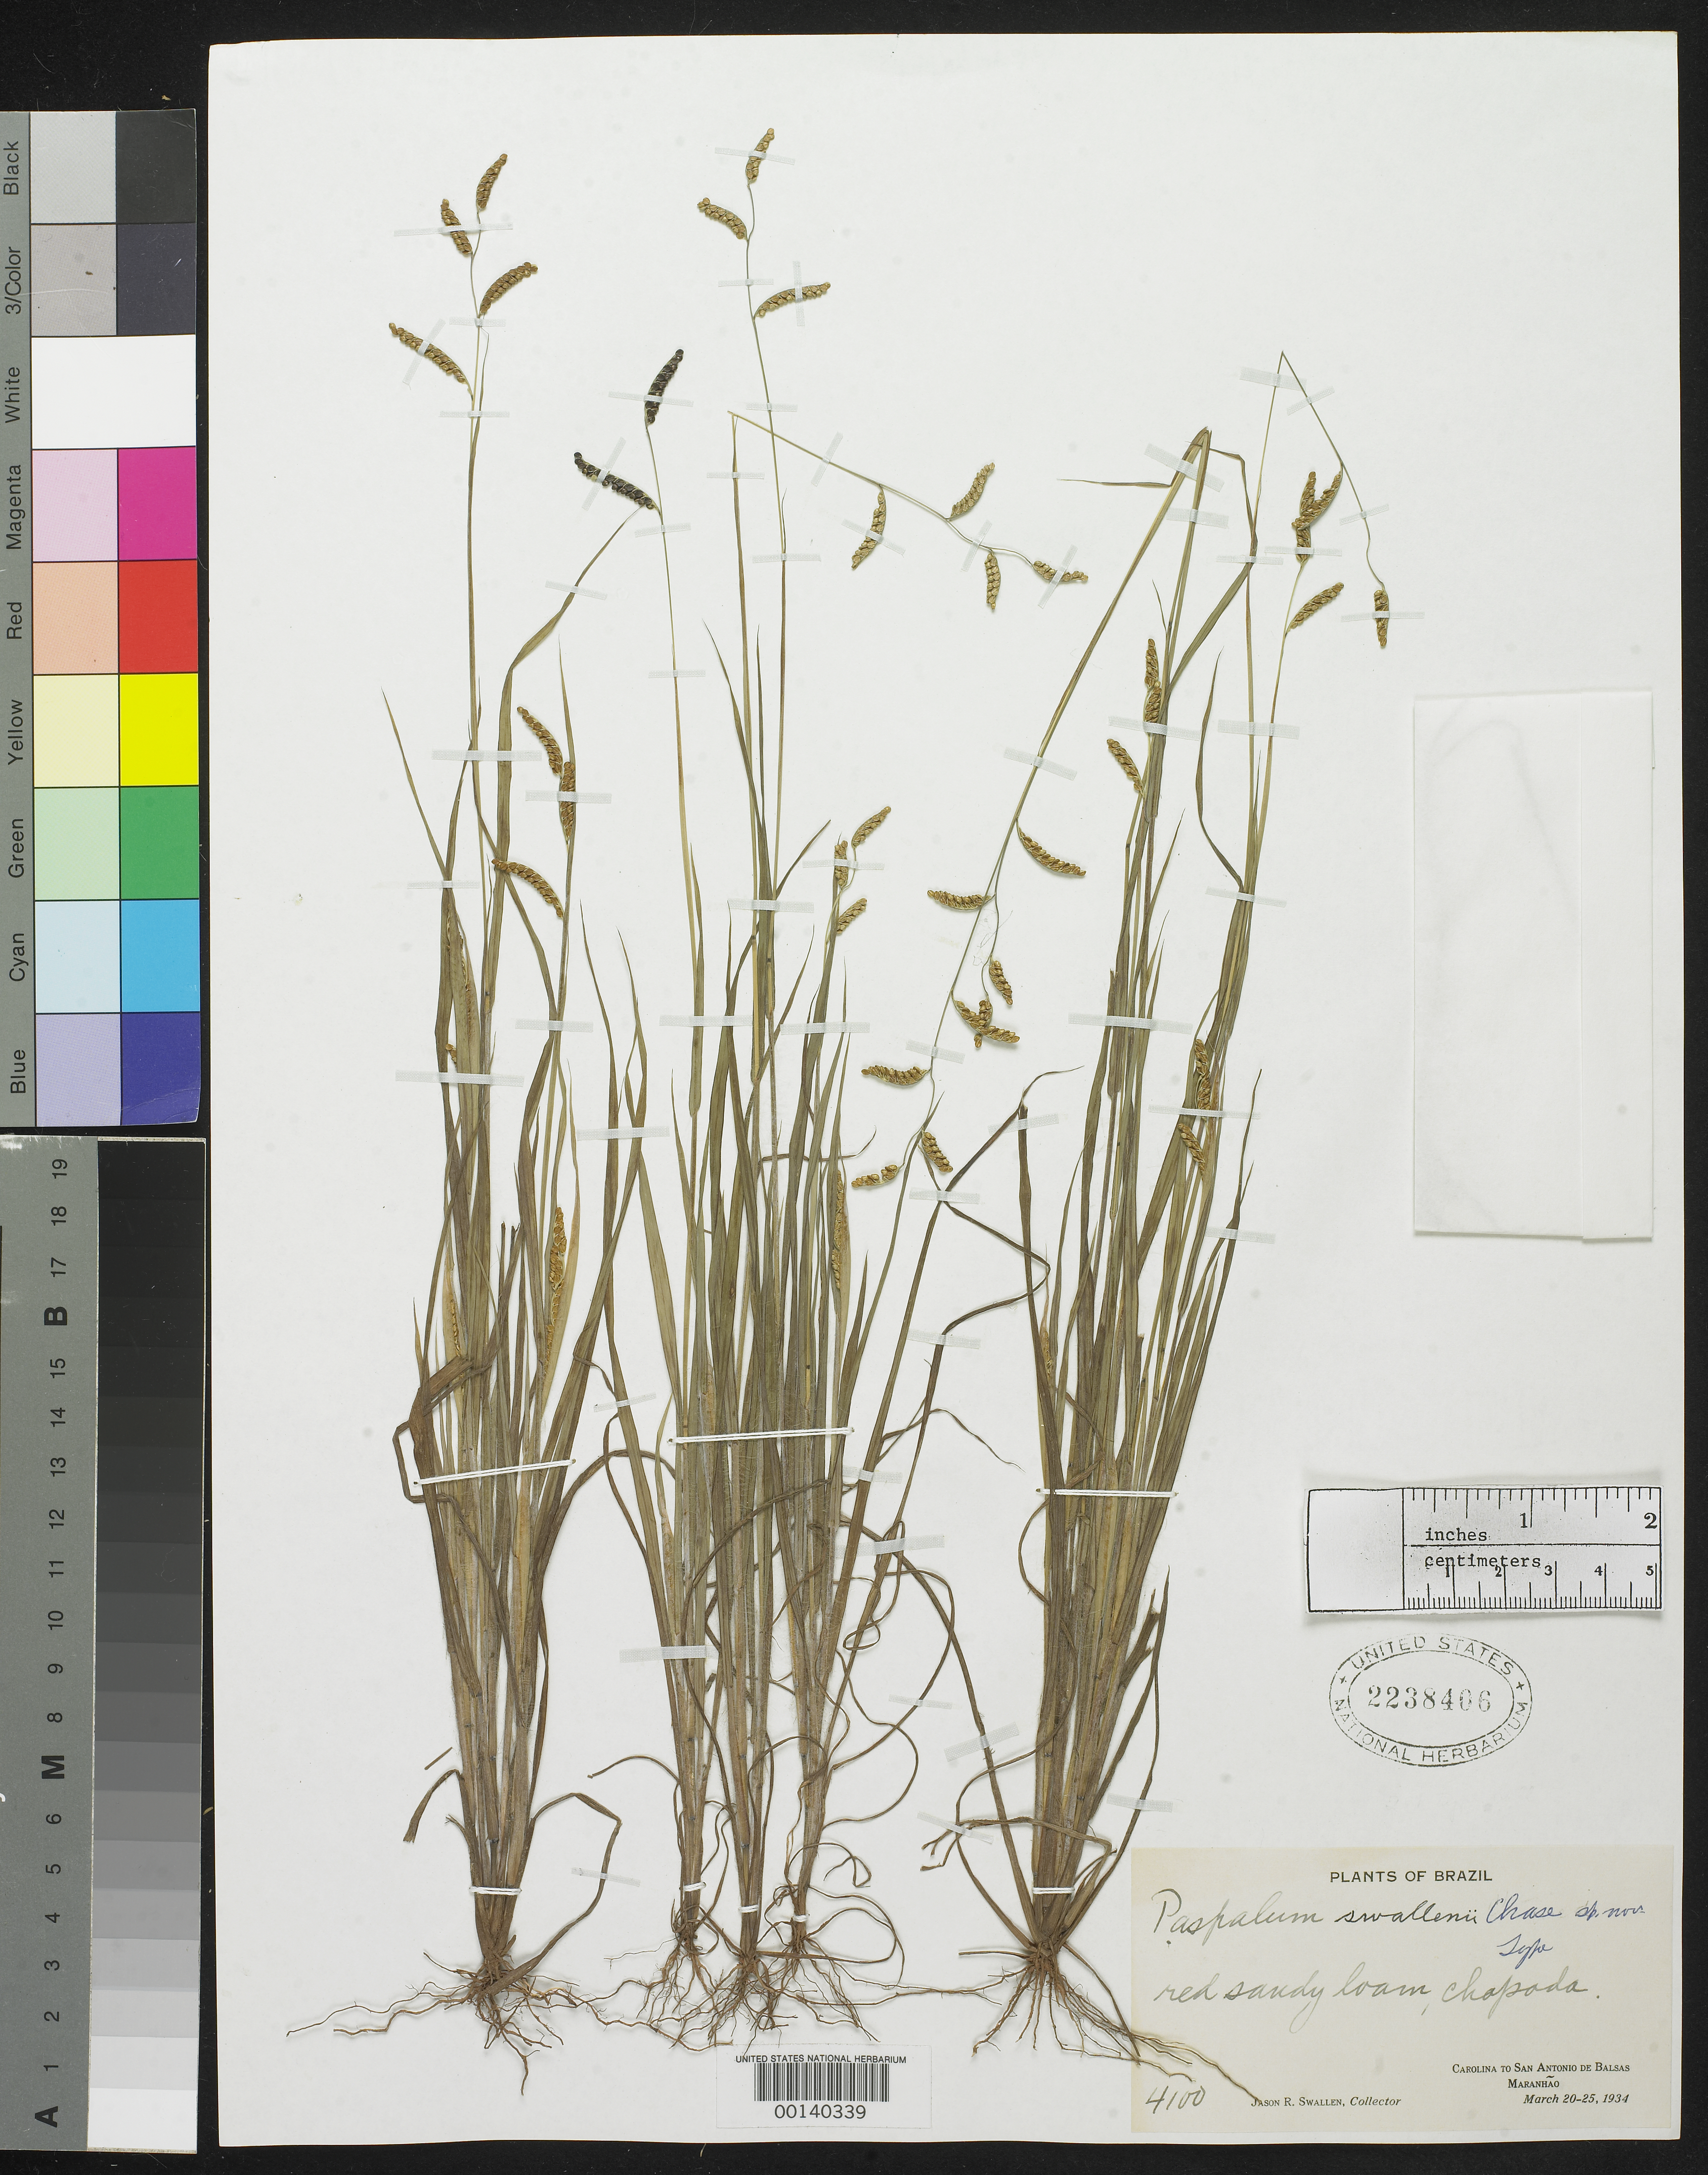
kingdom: Plantae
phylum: Tracheophyta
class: Liliopsida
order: Poales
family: Poaceae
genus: Paspalum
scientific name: Paspalum swallenii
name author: Chase ex Swallen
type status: Holotype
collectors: J. R. Swallen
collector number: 4100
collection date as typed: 20 Mar 1934 to 25 Mar 1934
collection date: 1934-03-20/1934-03-25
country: Brazil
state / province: Maranhão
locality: Carolina to San Antonio de Balsas.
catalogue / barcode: US 2238406